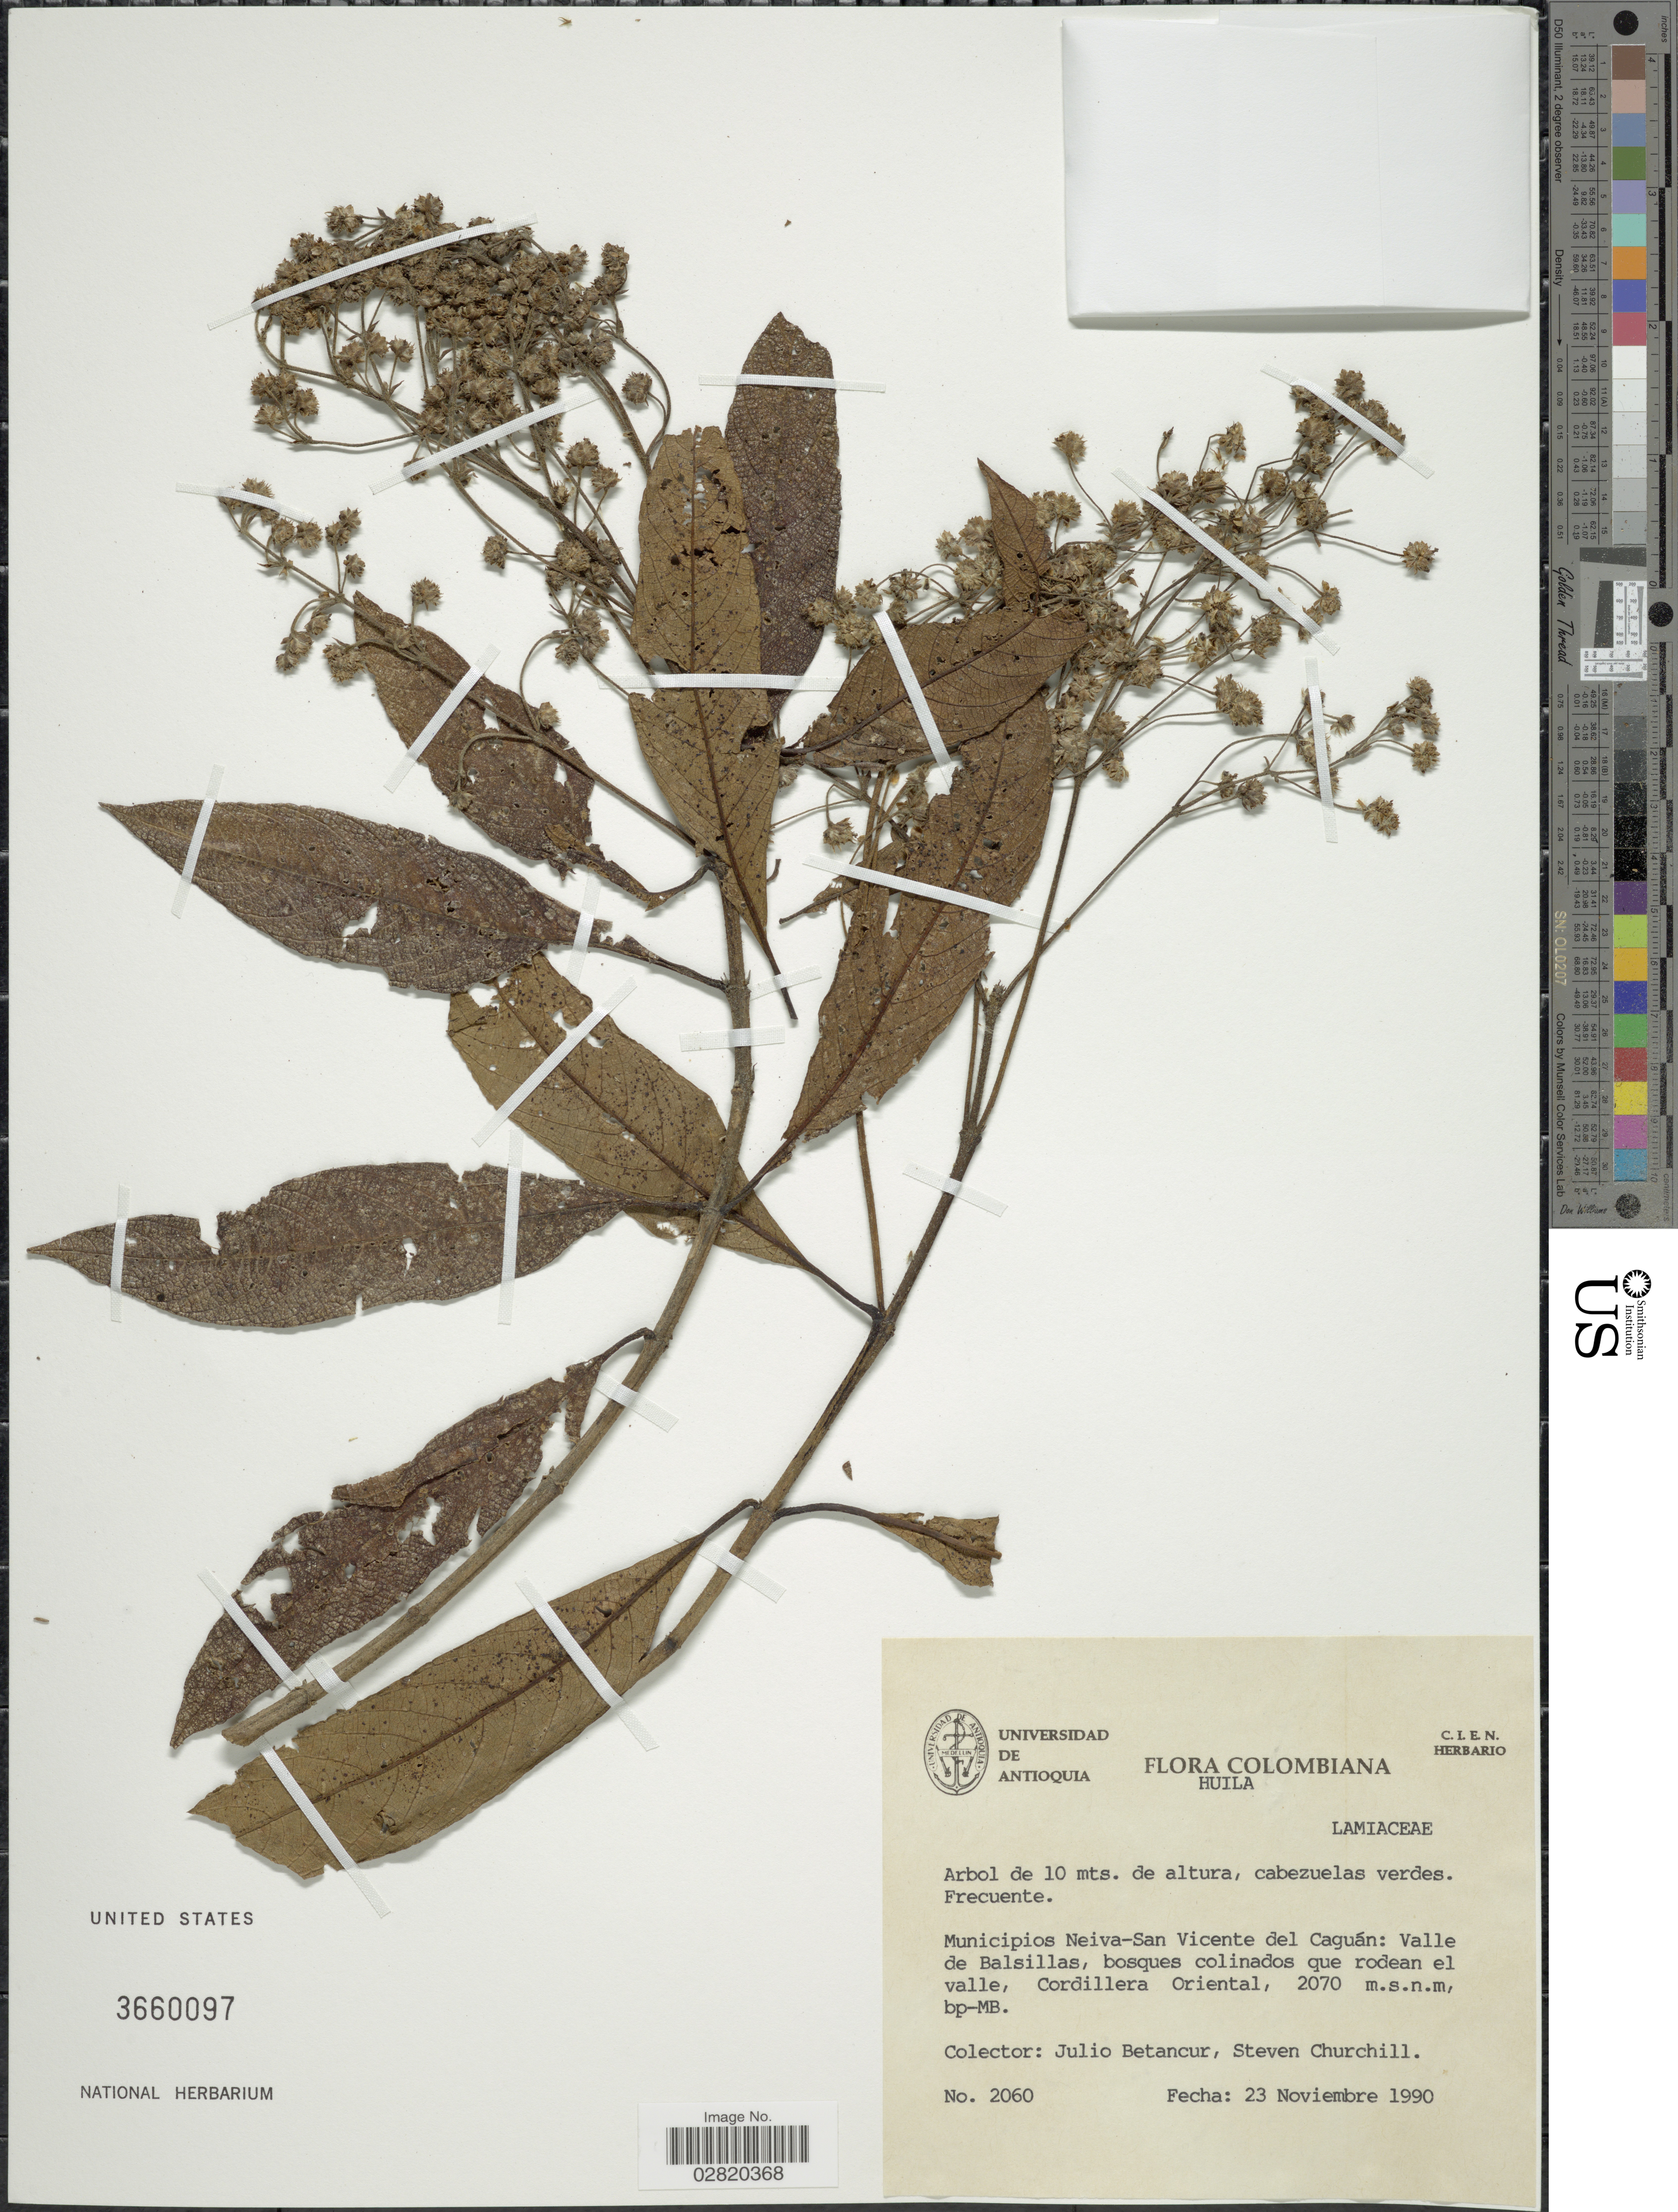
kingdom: Plantae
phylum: Tracheophyta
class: Magnoliopsida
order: Lamiales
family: Verbenaceae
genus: Lippia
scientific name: Lippia hirsuta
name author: L. f.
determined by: Liesner, R. L.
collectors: J. Betanacur & S. Churchill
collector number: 2060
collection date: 1990-11-23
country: Colombia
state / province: Huila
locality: Colombiana. Municipios Neiva-San Vicente del Caguán: Valle de Balsillas, bosques colinados que rodean el valle. Cordillera Oriental.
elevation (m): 2070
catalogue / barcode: US 3660097